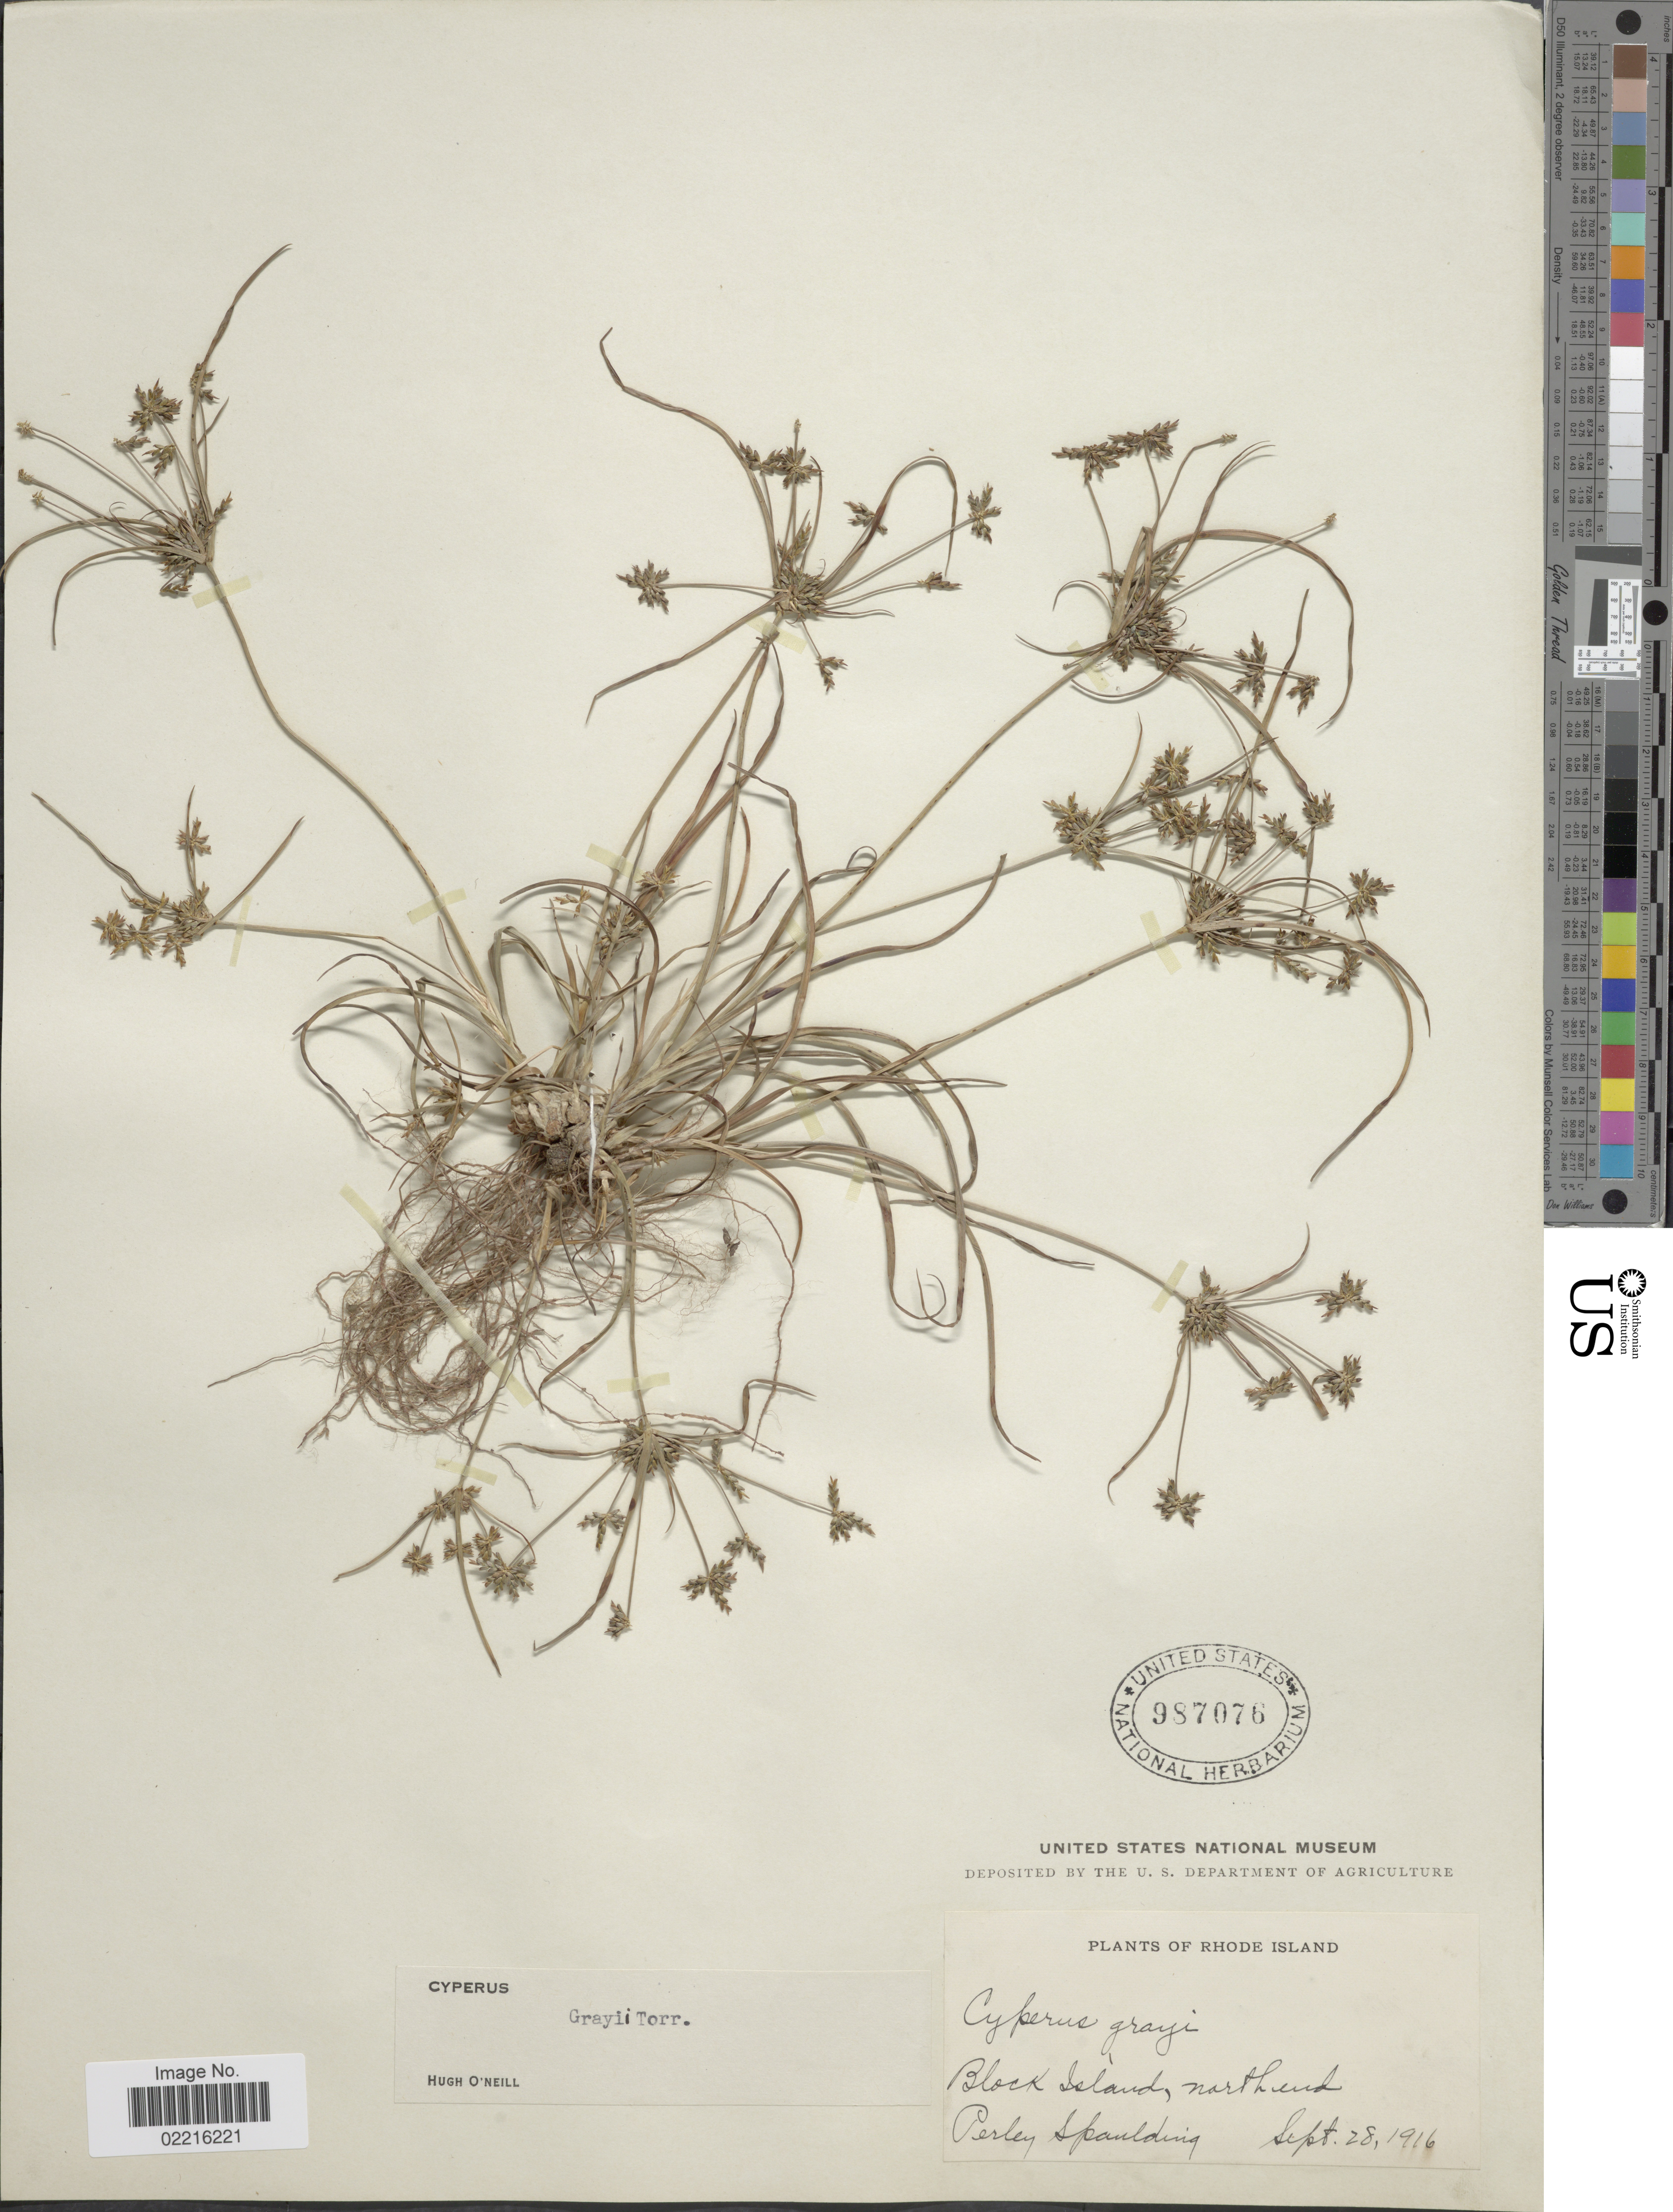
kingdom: Plantae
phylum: Tracheophyta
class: Liliopsida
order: Poales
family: Cyperaceae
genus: Cyperus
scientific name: Cyperus grayi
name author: Torr.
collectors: P. Spaulding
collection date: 1916-09-28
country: United States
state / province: Rhode Island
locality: Block Island, north end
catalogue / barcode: US 987076